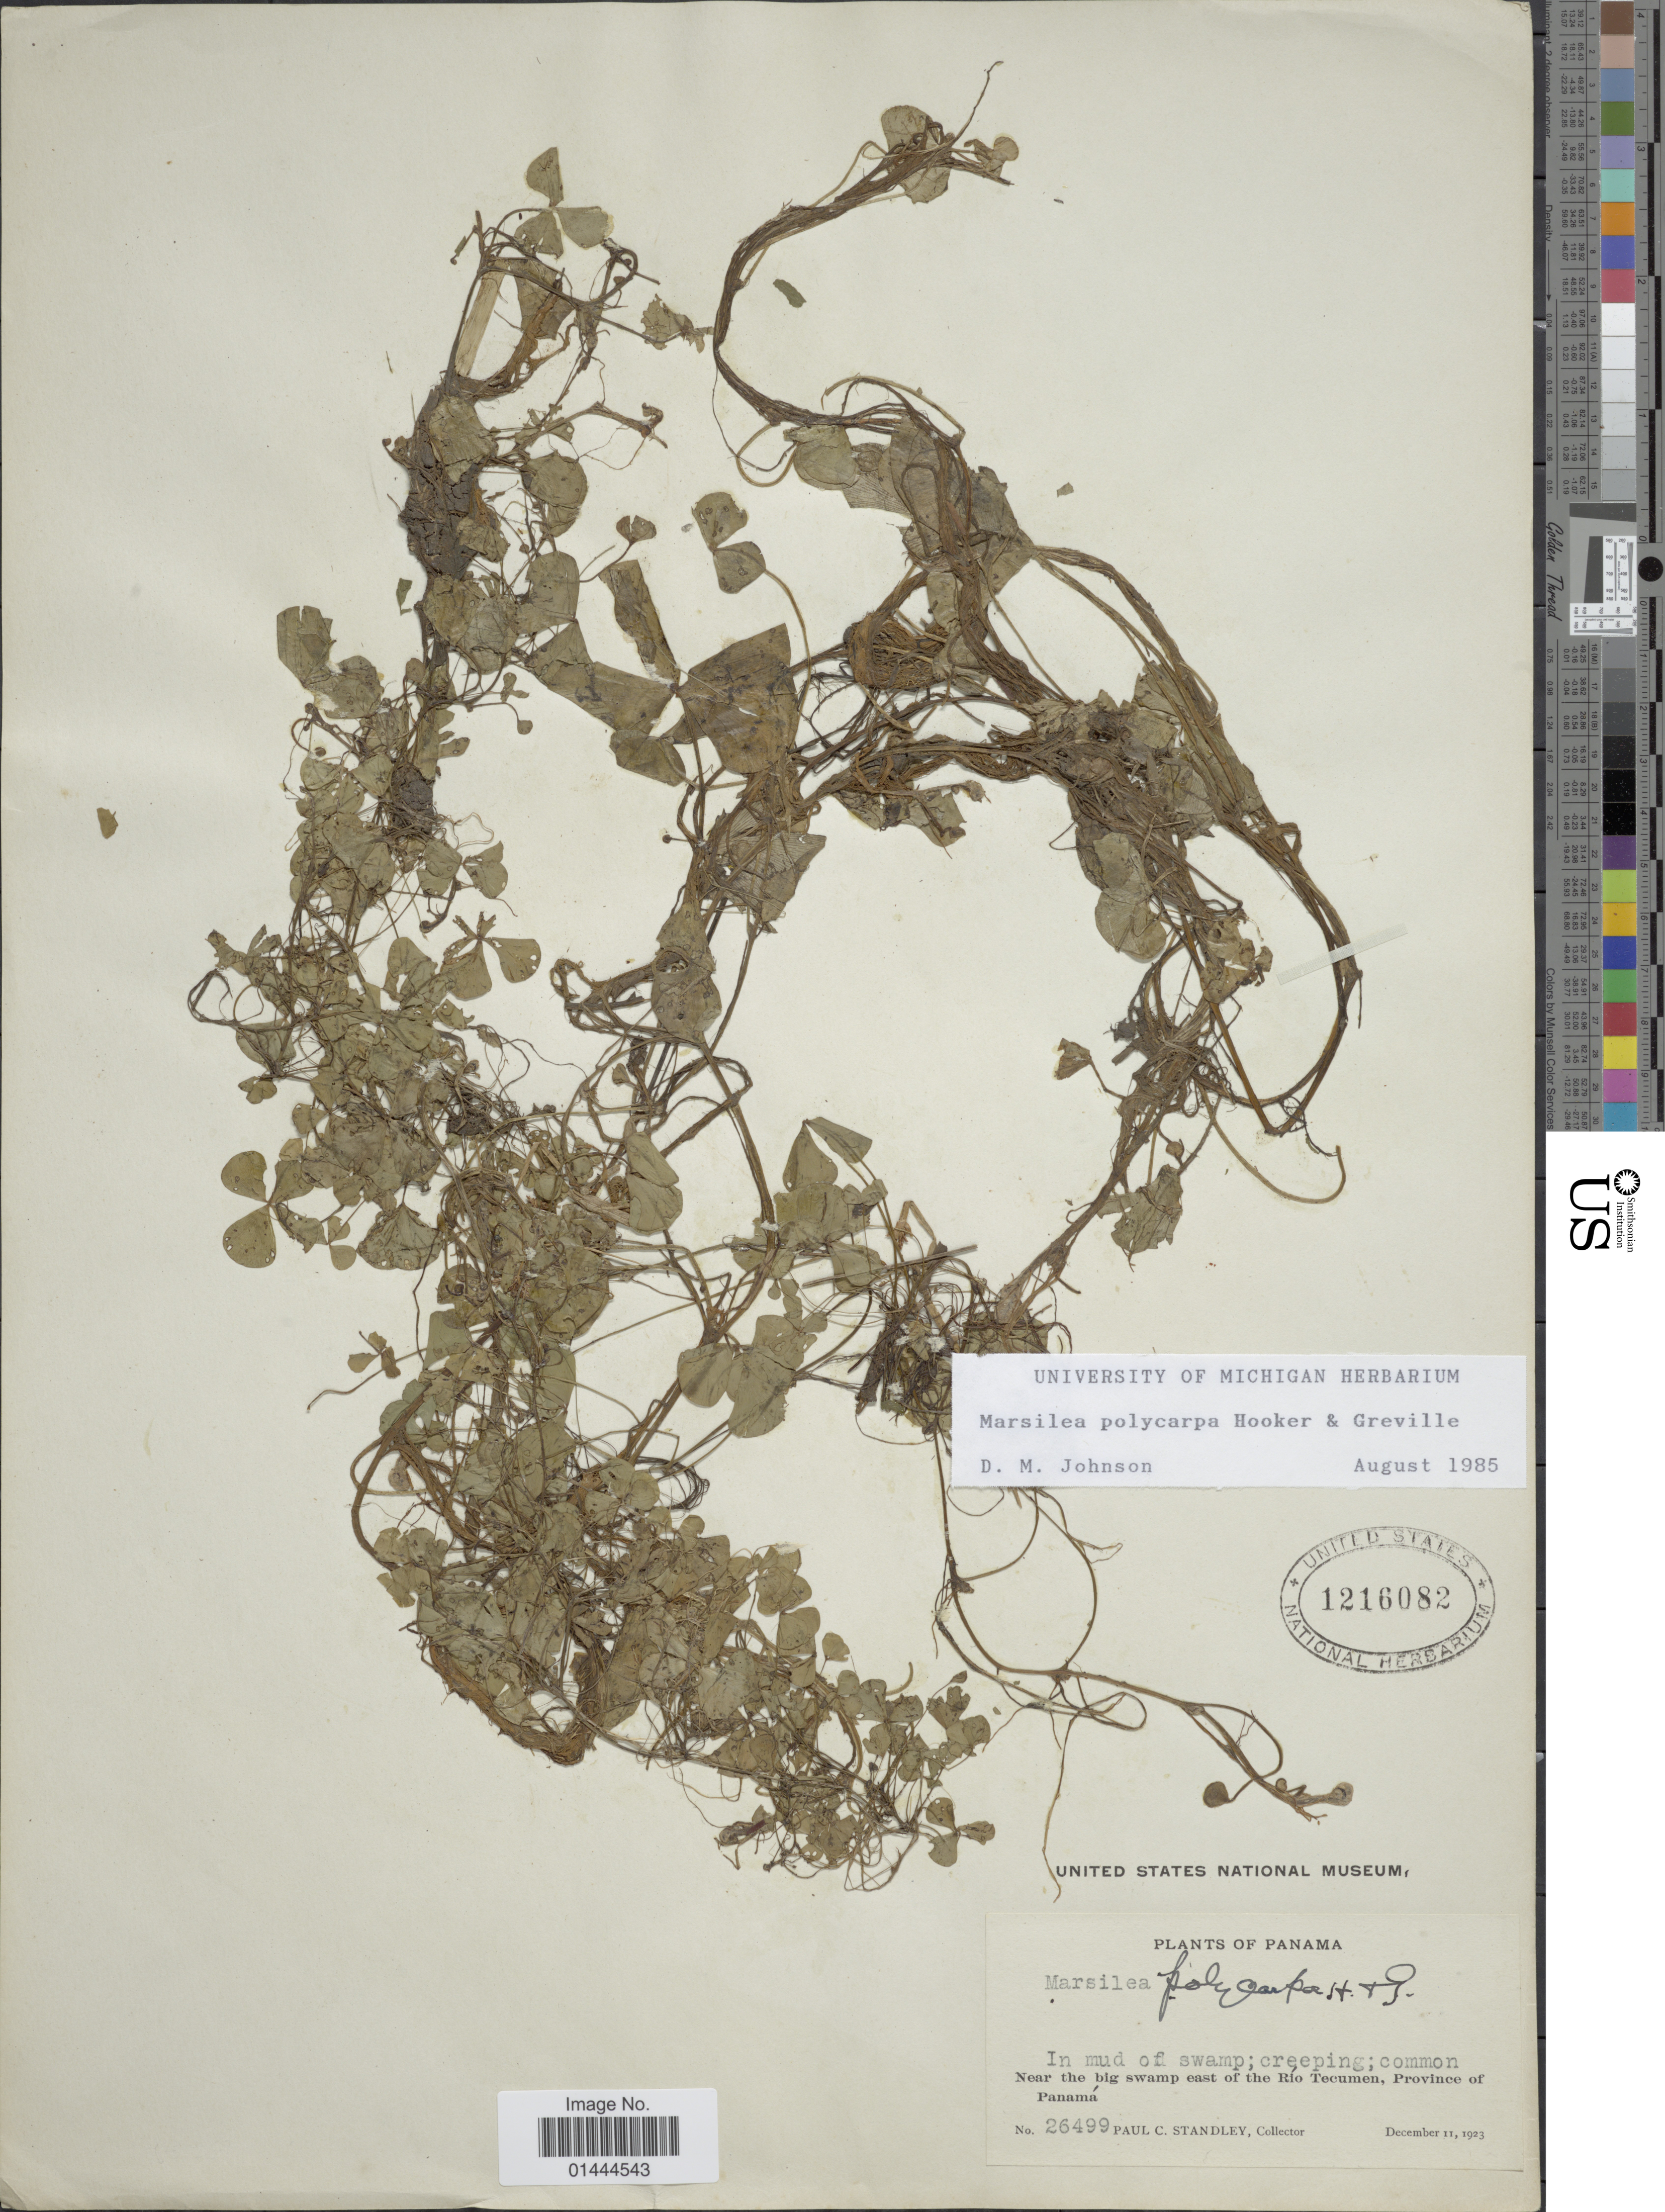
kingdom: Plantae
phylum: Tracheophyta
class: Polypodiopsida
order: Salviniales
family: Marsileaceae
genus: Marsilea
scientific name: Marsilea polycarpa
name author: Hook. & Grev.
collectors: P. C. Standley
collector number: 26499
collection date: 1923-12-11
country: Panama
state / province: Panamá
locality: East of Rio Tecumen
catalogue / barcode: US 1216082